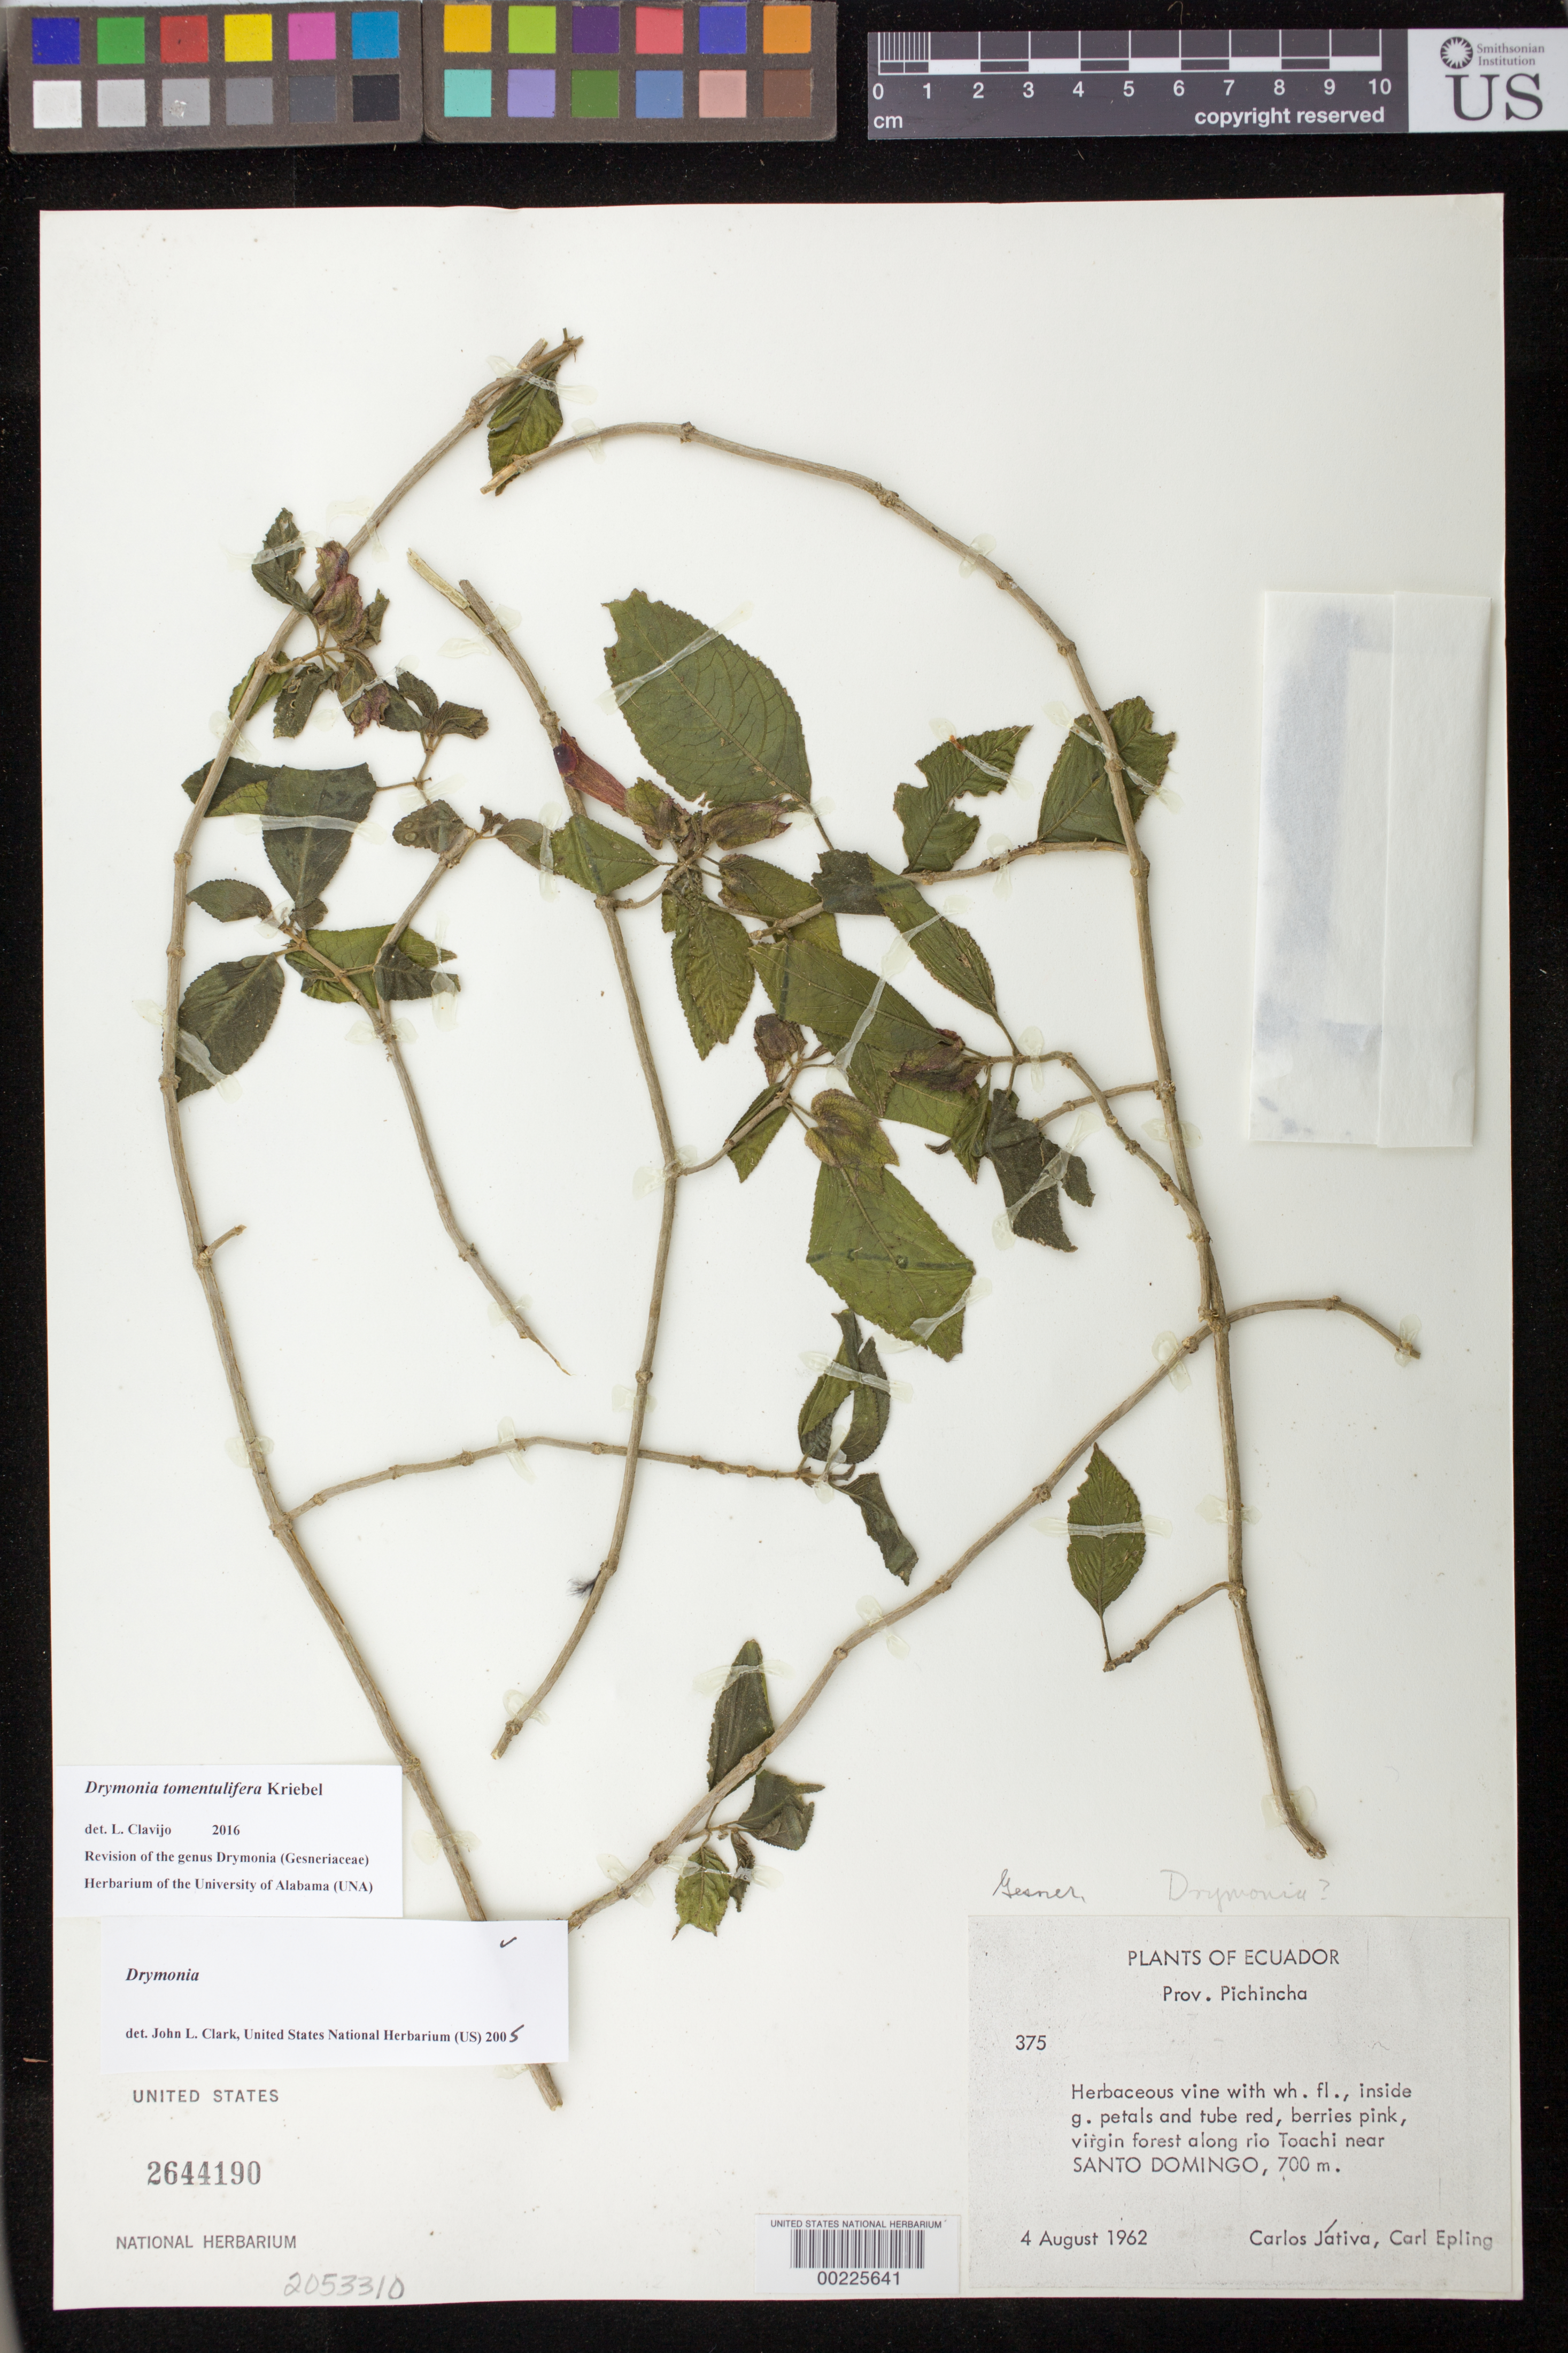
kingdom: Plantae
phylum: Tracheophyta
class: Magnoliopsida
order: Lamiales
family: Gesneriaceae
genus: Drymonia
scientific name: Drymonia tomentulifera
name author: Kriebel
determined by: Clavijo, L.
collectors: C. D. Játiva & C. C. Epling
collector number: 375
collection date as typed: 04 Aug 1962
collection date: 1962-08-04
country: Ecuador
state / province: Pichincha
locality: Along Rio Toachi near Santo Domingo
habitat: Virgin forest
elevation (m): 700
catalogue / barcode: US 2644190